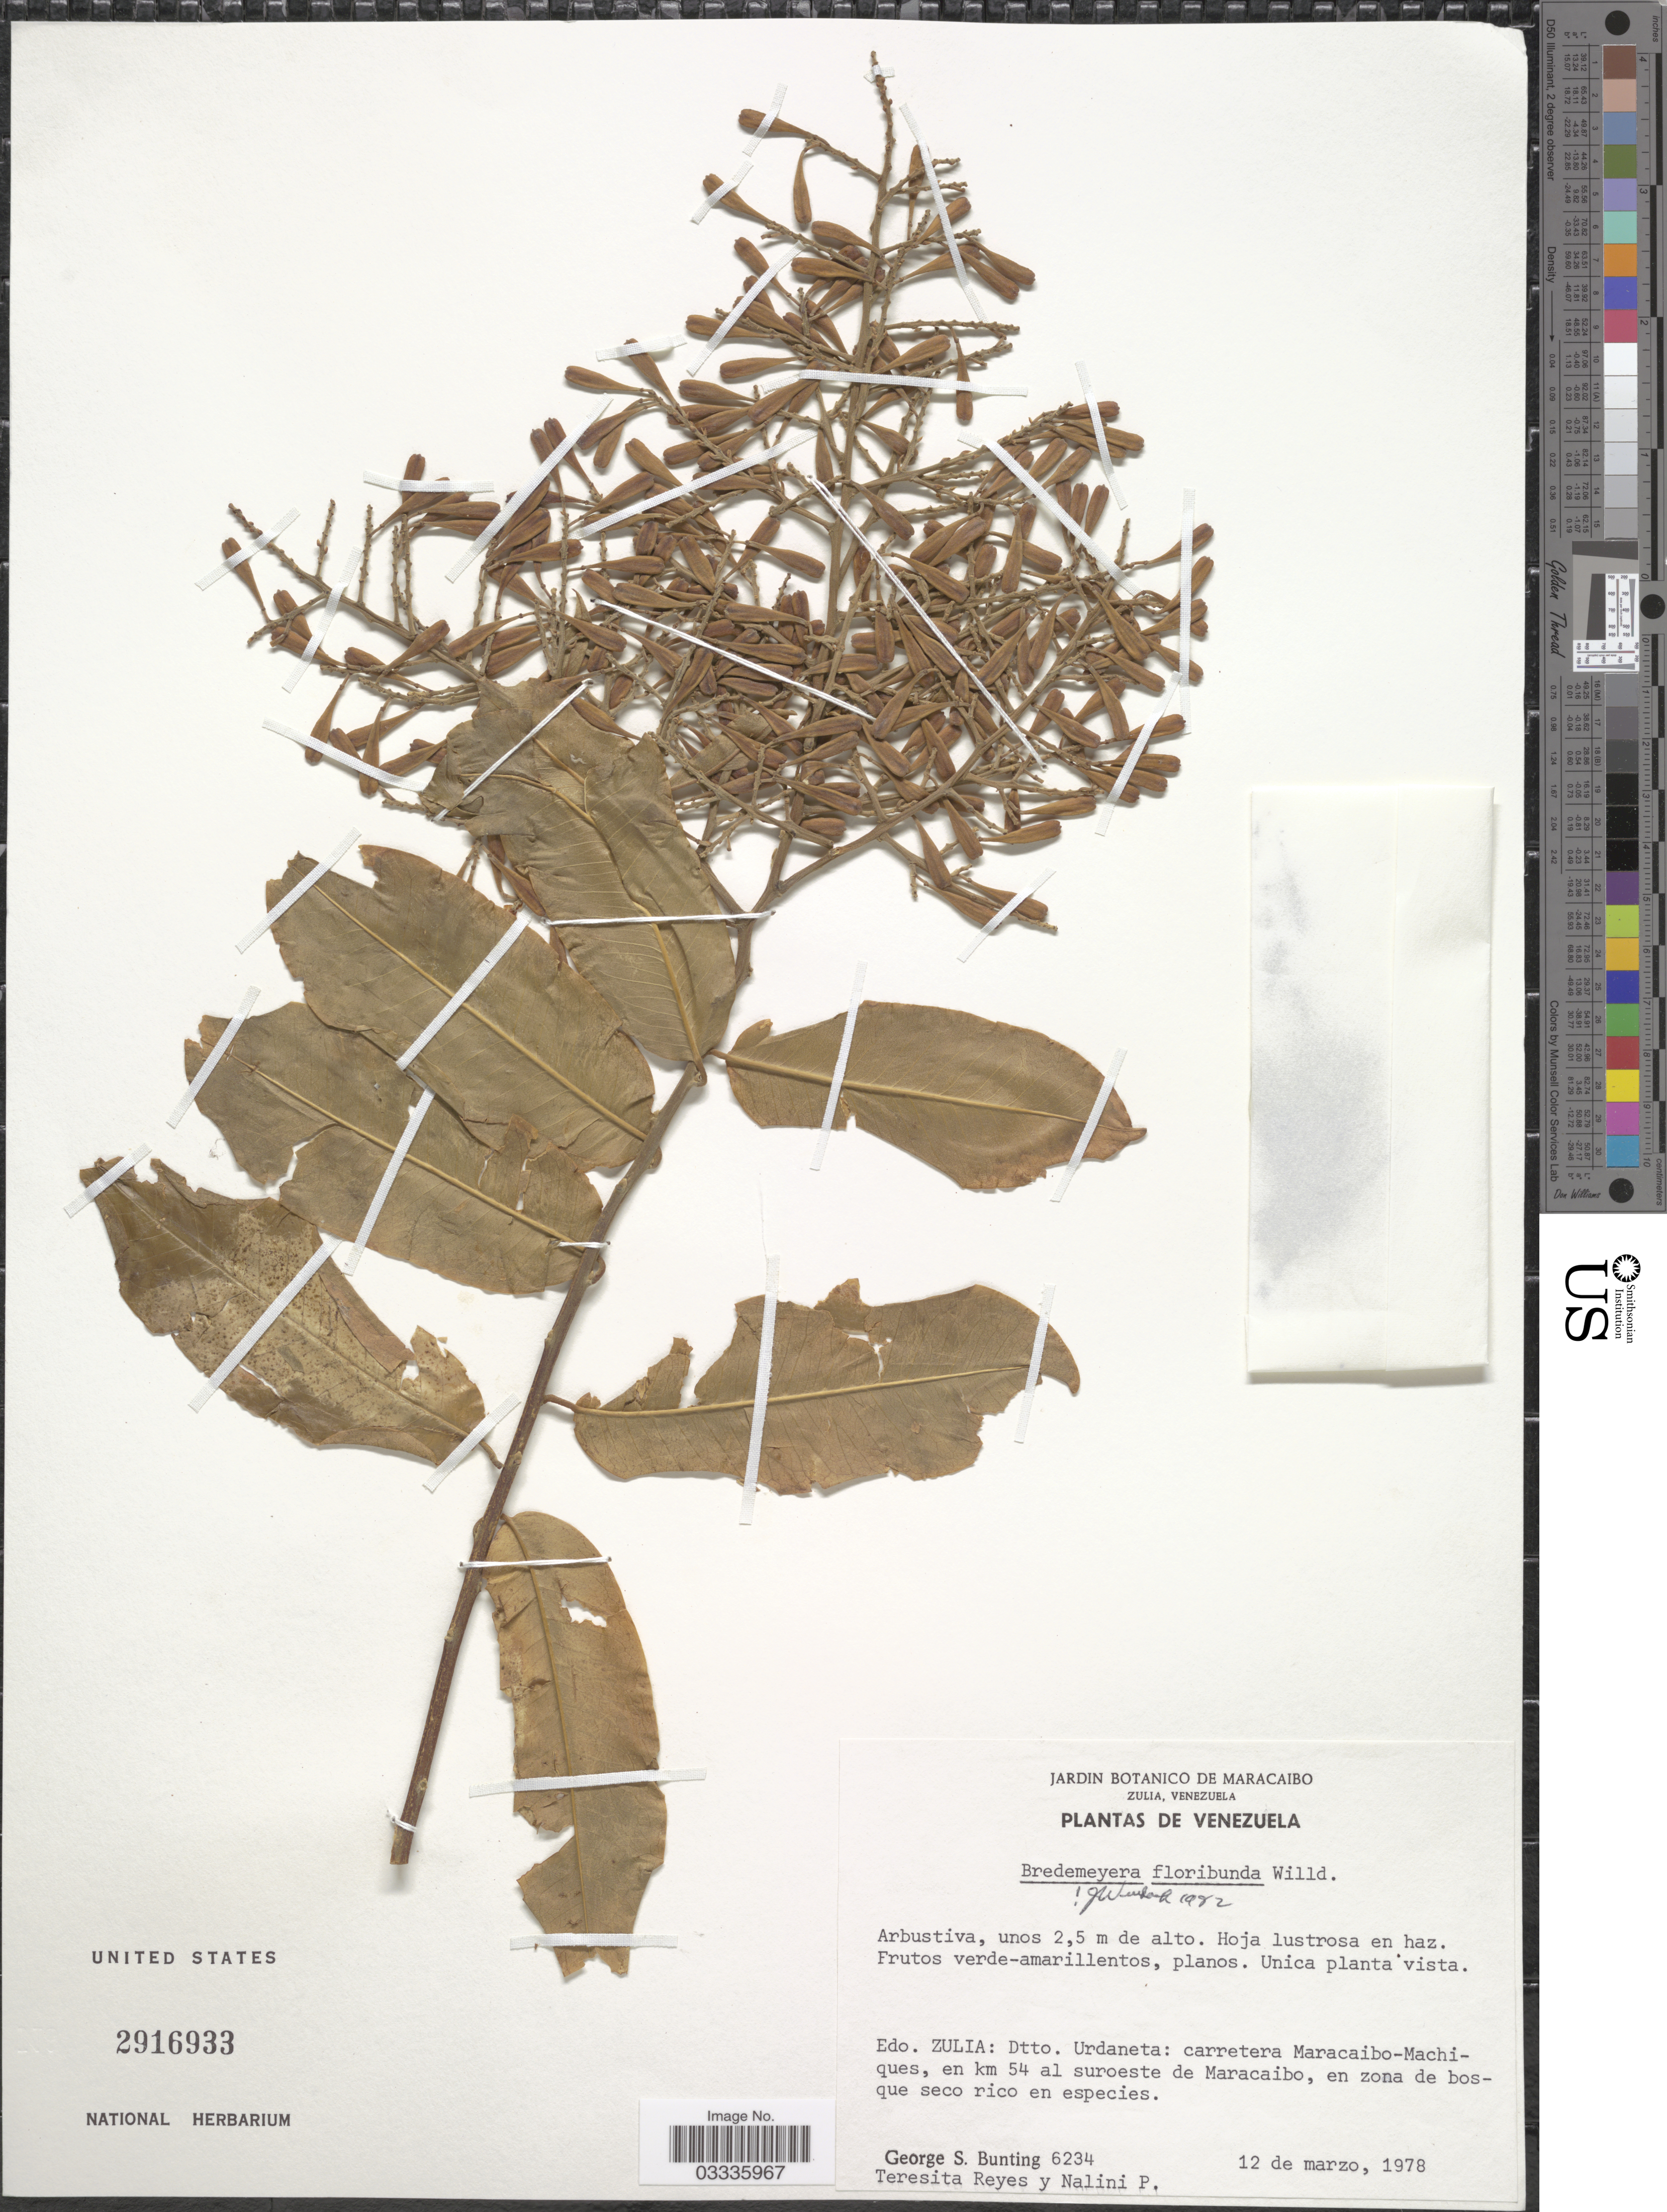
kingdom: Plantae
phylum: Tracheophyta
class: Magnoliopsida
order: Fabales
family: Polygalaceae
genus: Bredemeyera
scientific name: Bredemeyera floribunda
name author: Willd.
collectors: G. S. Bunting, T. Reyes & P. Nalini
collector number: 6234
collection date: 1978-03-12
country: Venezuela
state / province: Zulia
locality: Dtto. Urdaneta: carretera Maracaibo-Machiques, en km 54 al suroeste de Maracaibo, en zona de bosque seco rico en especies.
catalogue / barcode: US 2916933